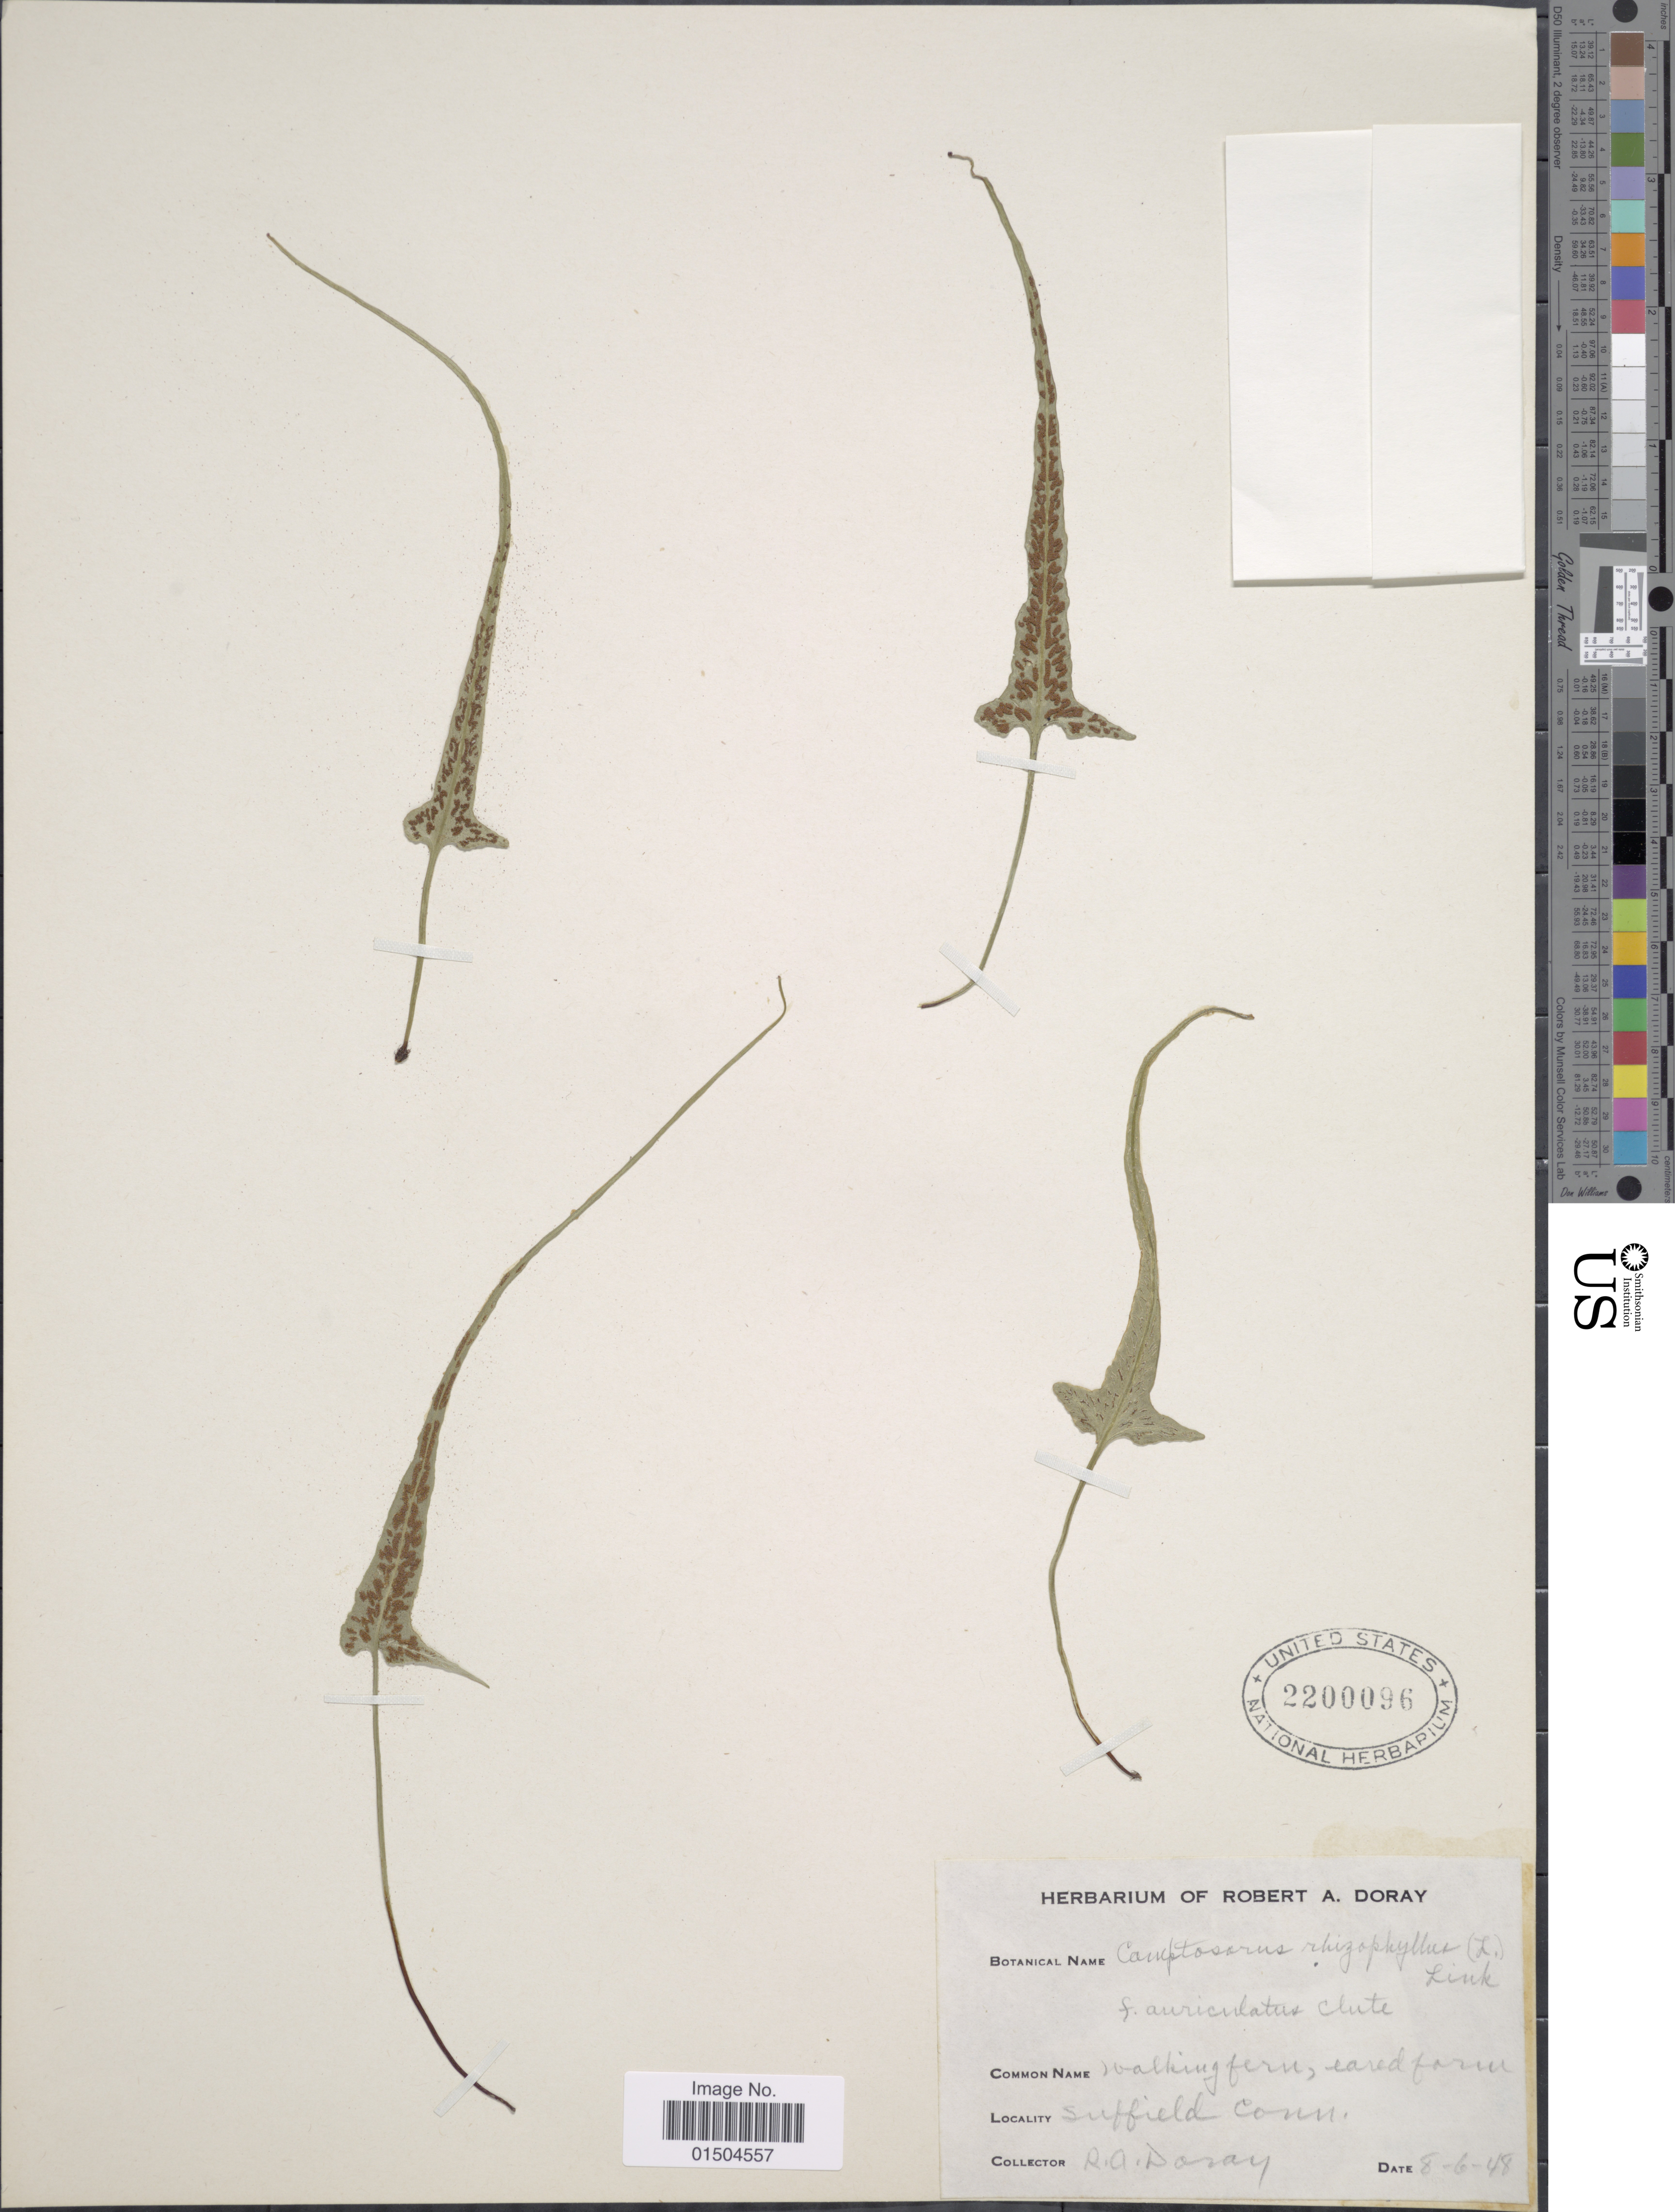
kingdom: Plantae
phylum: Tracheophyta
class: Polypodiopsida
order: Polypodiales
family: Aspleniaceae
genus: Asplenium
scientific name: Asplenium rhizophyllum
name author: L.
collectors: R. Doray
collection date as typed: Transcribed d/m/y: 6/8/48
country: United States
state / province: Connecticut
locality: Suffield.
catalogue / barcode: US 2200096